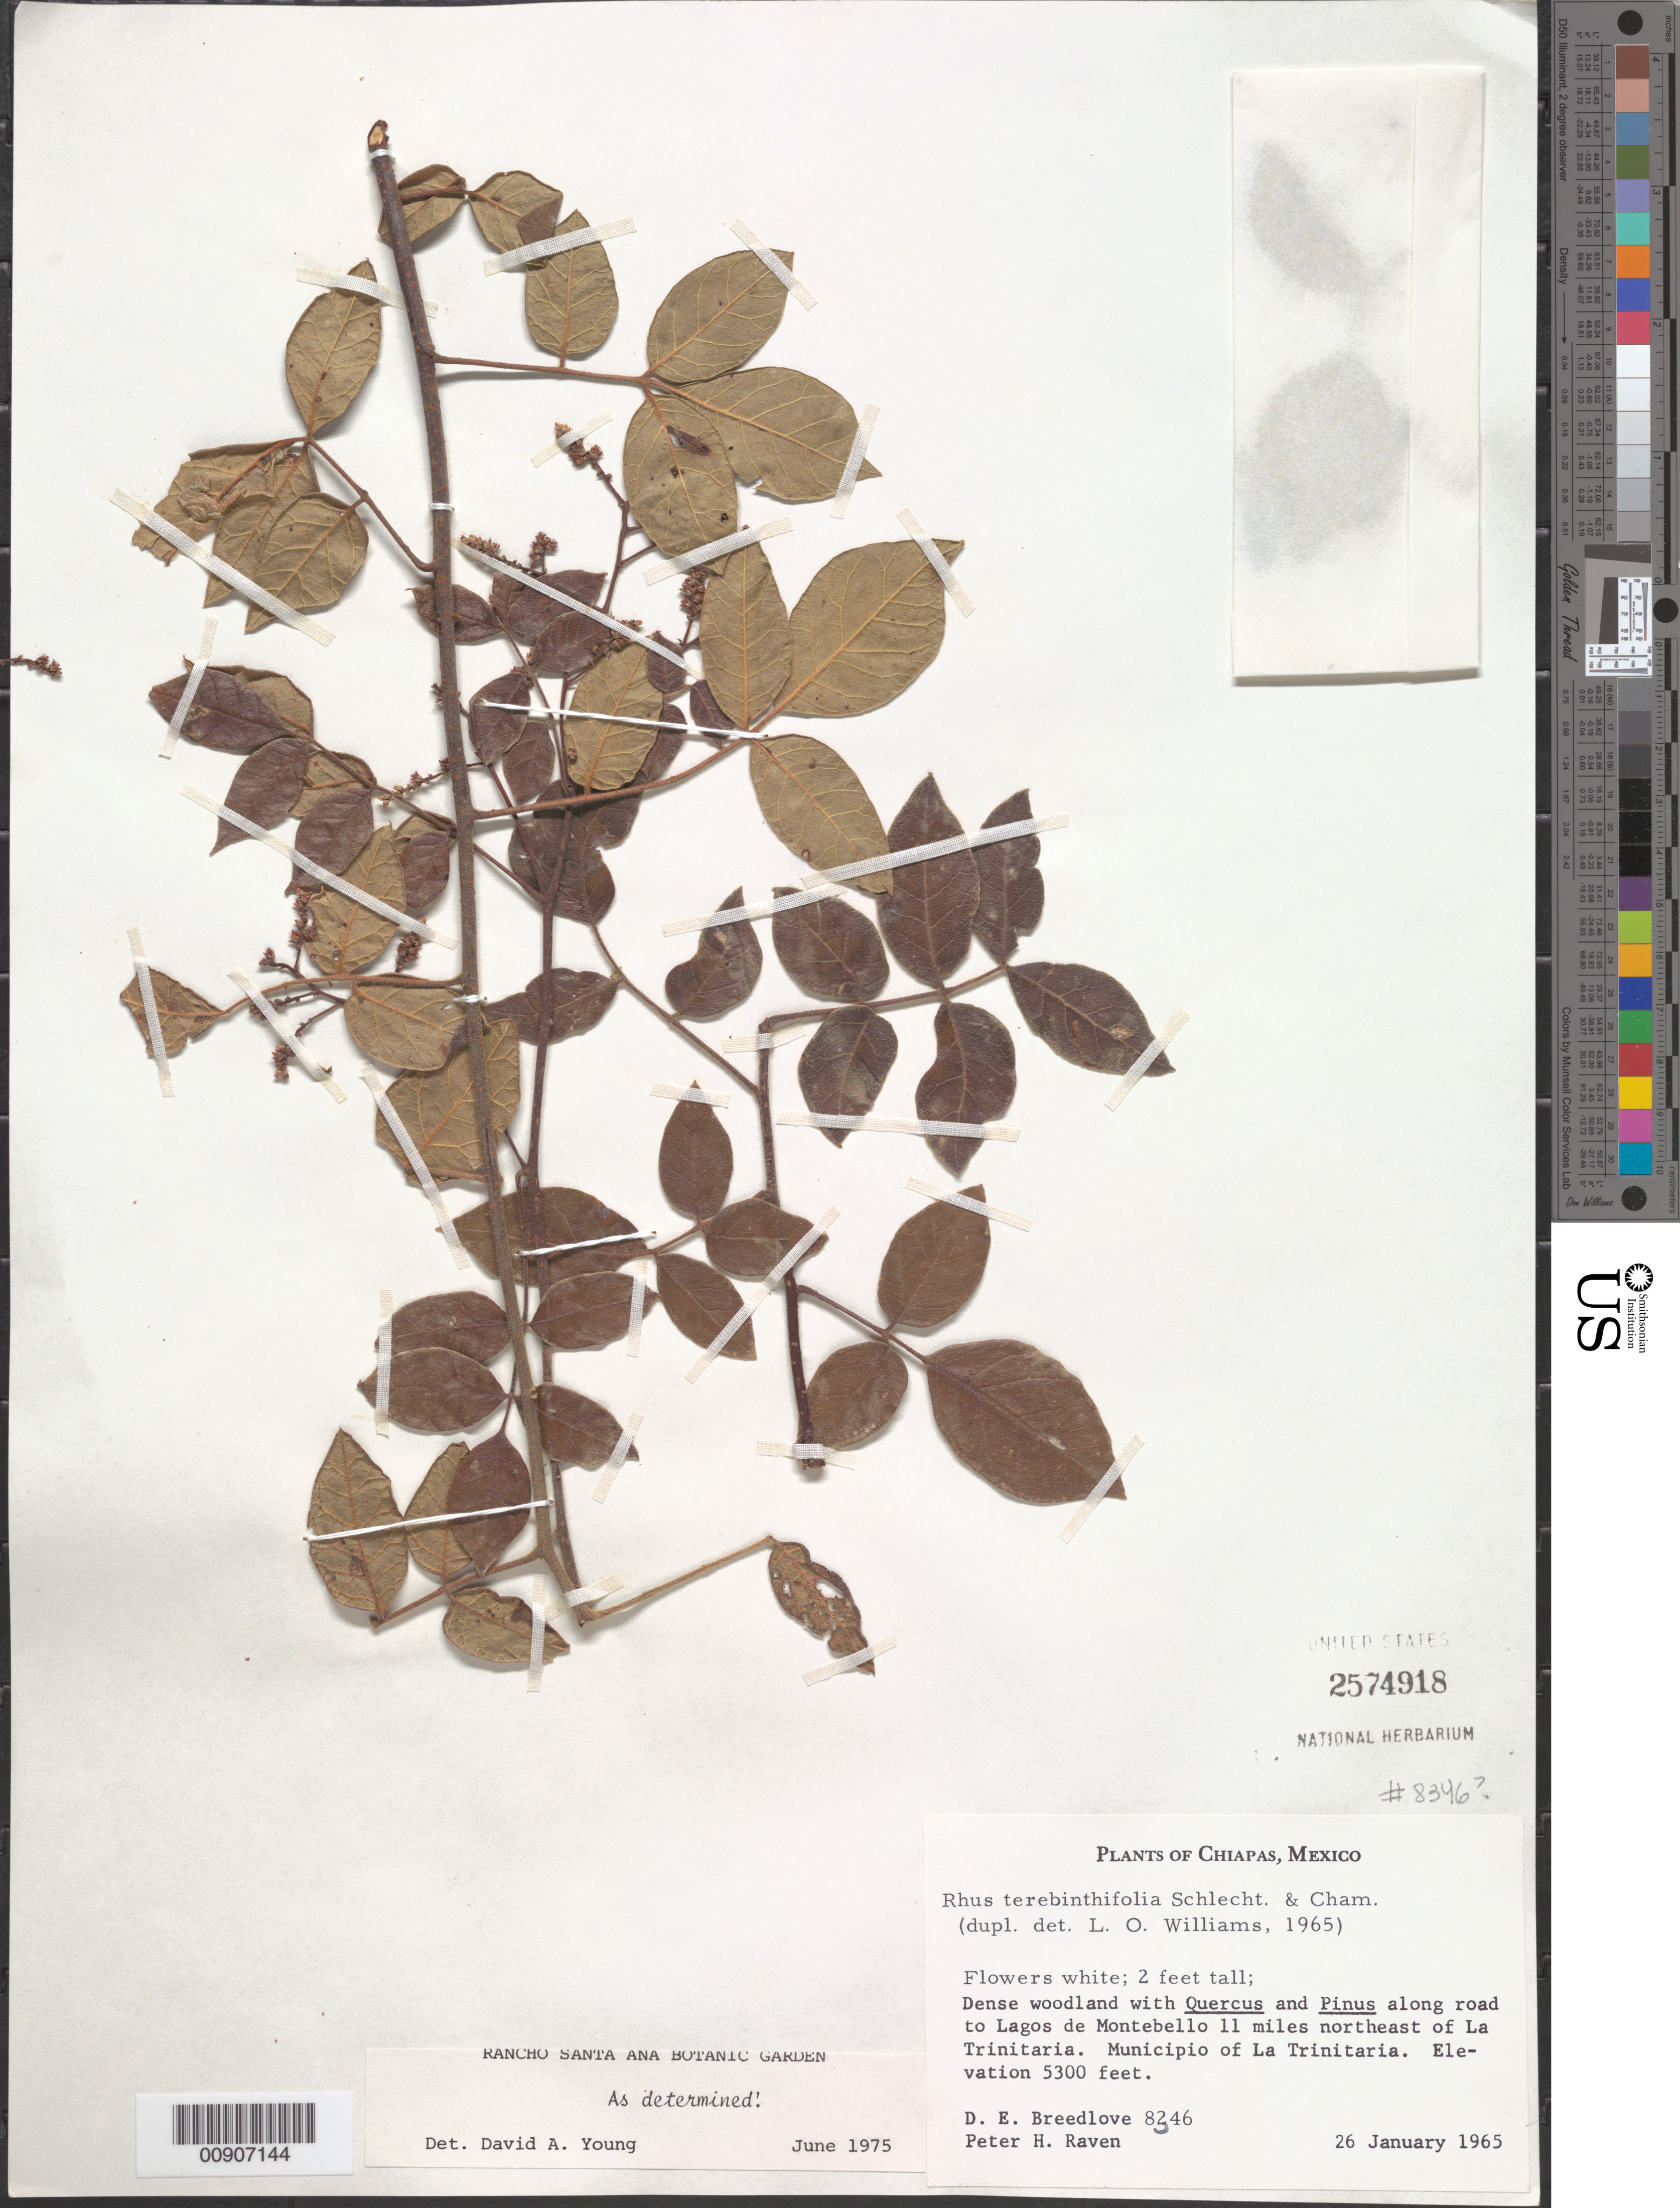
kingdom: Plantae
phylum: Tracheophyta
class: Magnoliopsida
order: Sapindales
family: Anacardiaceae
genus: Rhus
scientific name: Rhus terebinthifolia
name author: Schltdl. & Cham.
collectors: D. E. Breedlove & P. H. Raven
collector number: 8346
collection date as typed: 26 Jan 1965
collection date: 1965-01-26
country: Mexico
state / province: Chiapas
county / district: Trinitaria, La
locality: Along road to Lagos de Montebello 11 miles northeast of La Trinitaria. Municipio of La Trinitaria, Chiapas.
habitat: Dense woodland with Quercus and Pinus.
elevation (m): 1615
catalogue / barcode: US 2574918